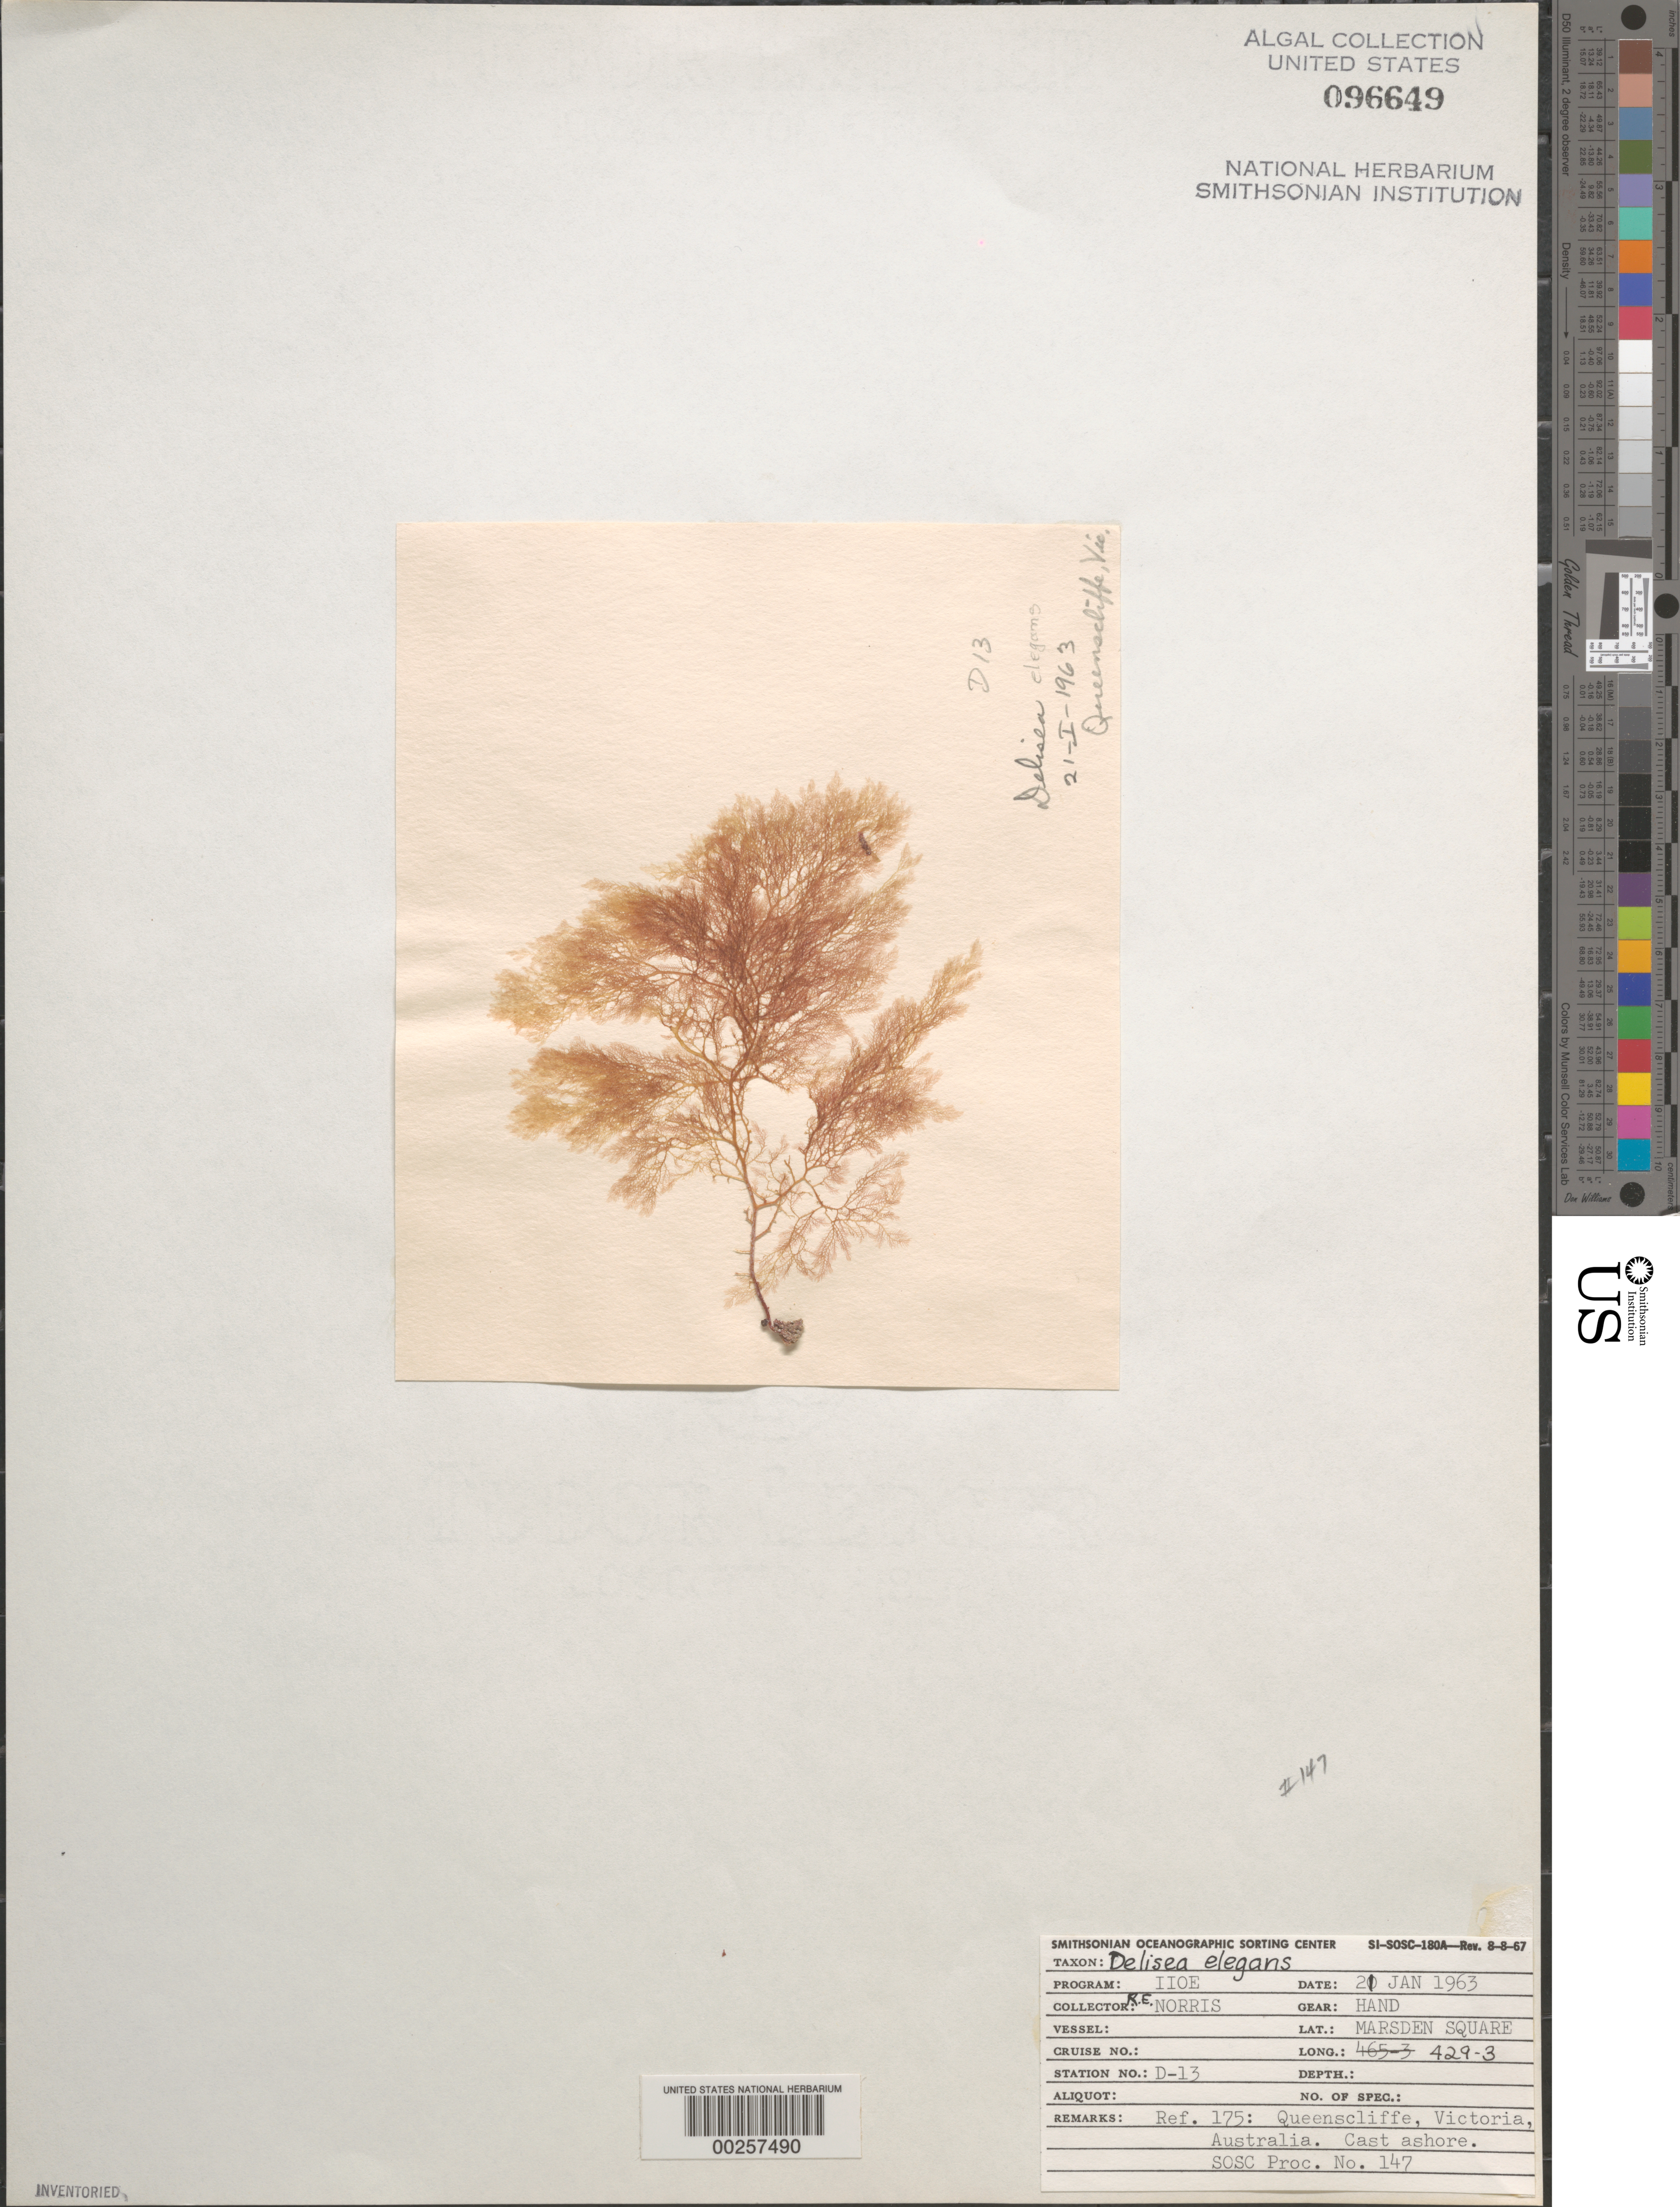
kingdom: Plantae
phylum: Rhodophyta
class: Florideophyceae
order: Bonnemaisoniales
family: Bonnemaisoniaceae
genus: Delisea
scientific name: Delisea elegans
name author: J.V.Lamouroux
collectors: R. E. Norris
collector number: Station D-13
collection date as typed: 21 Jan 1963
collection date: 1963-01-21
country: Australia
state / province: Victoria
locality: Queenscliffe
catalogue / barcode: US 96649